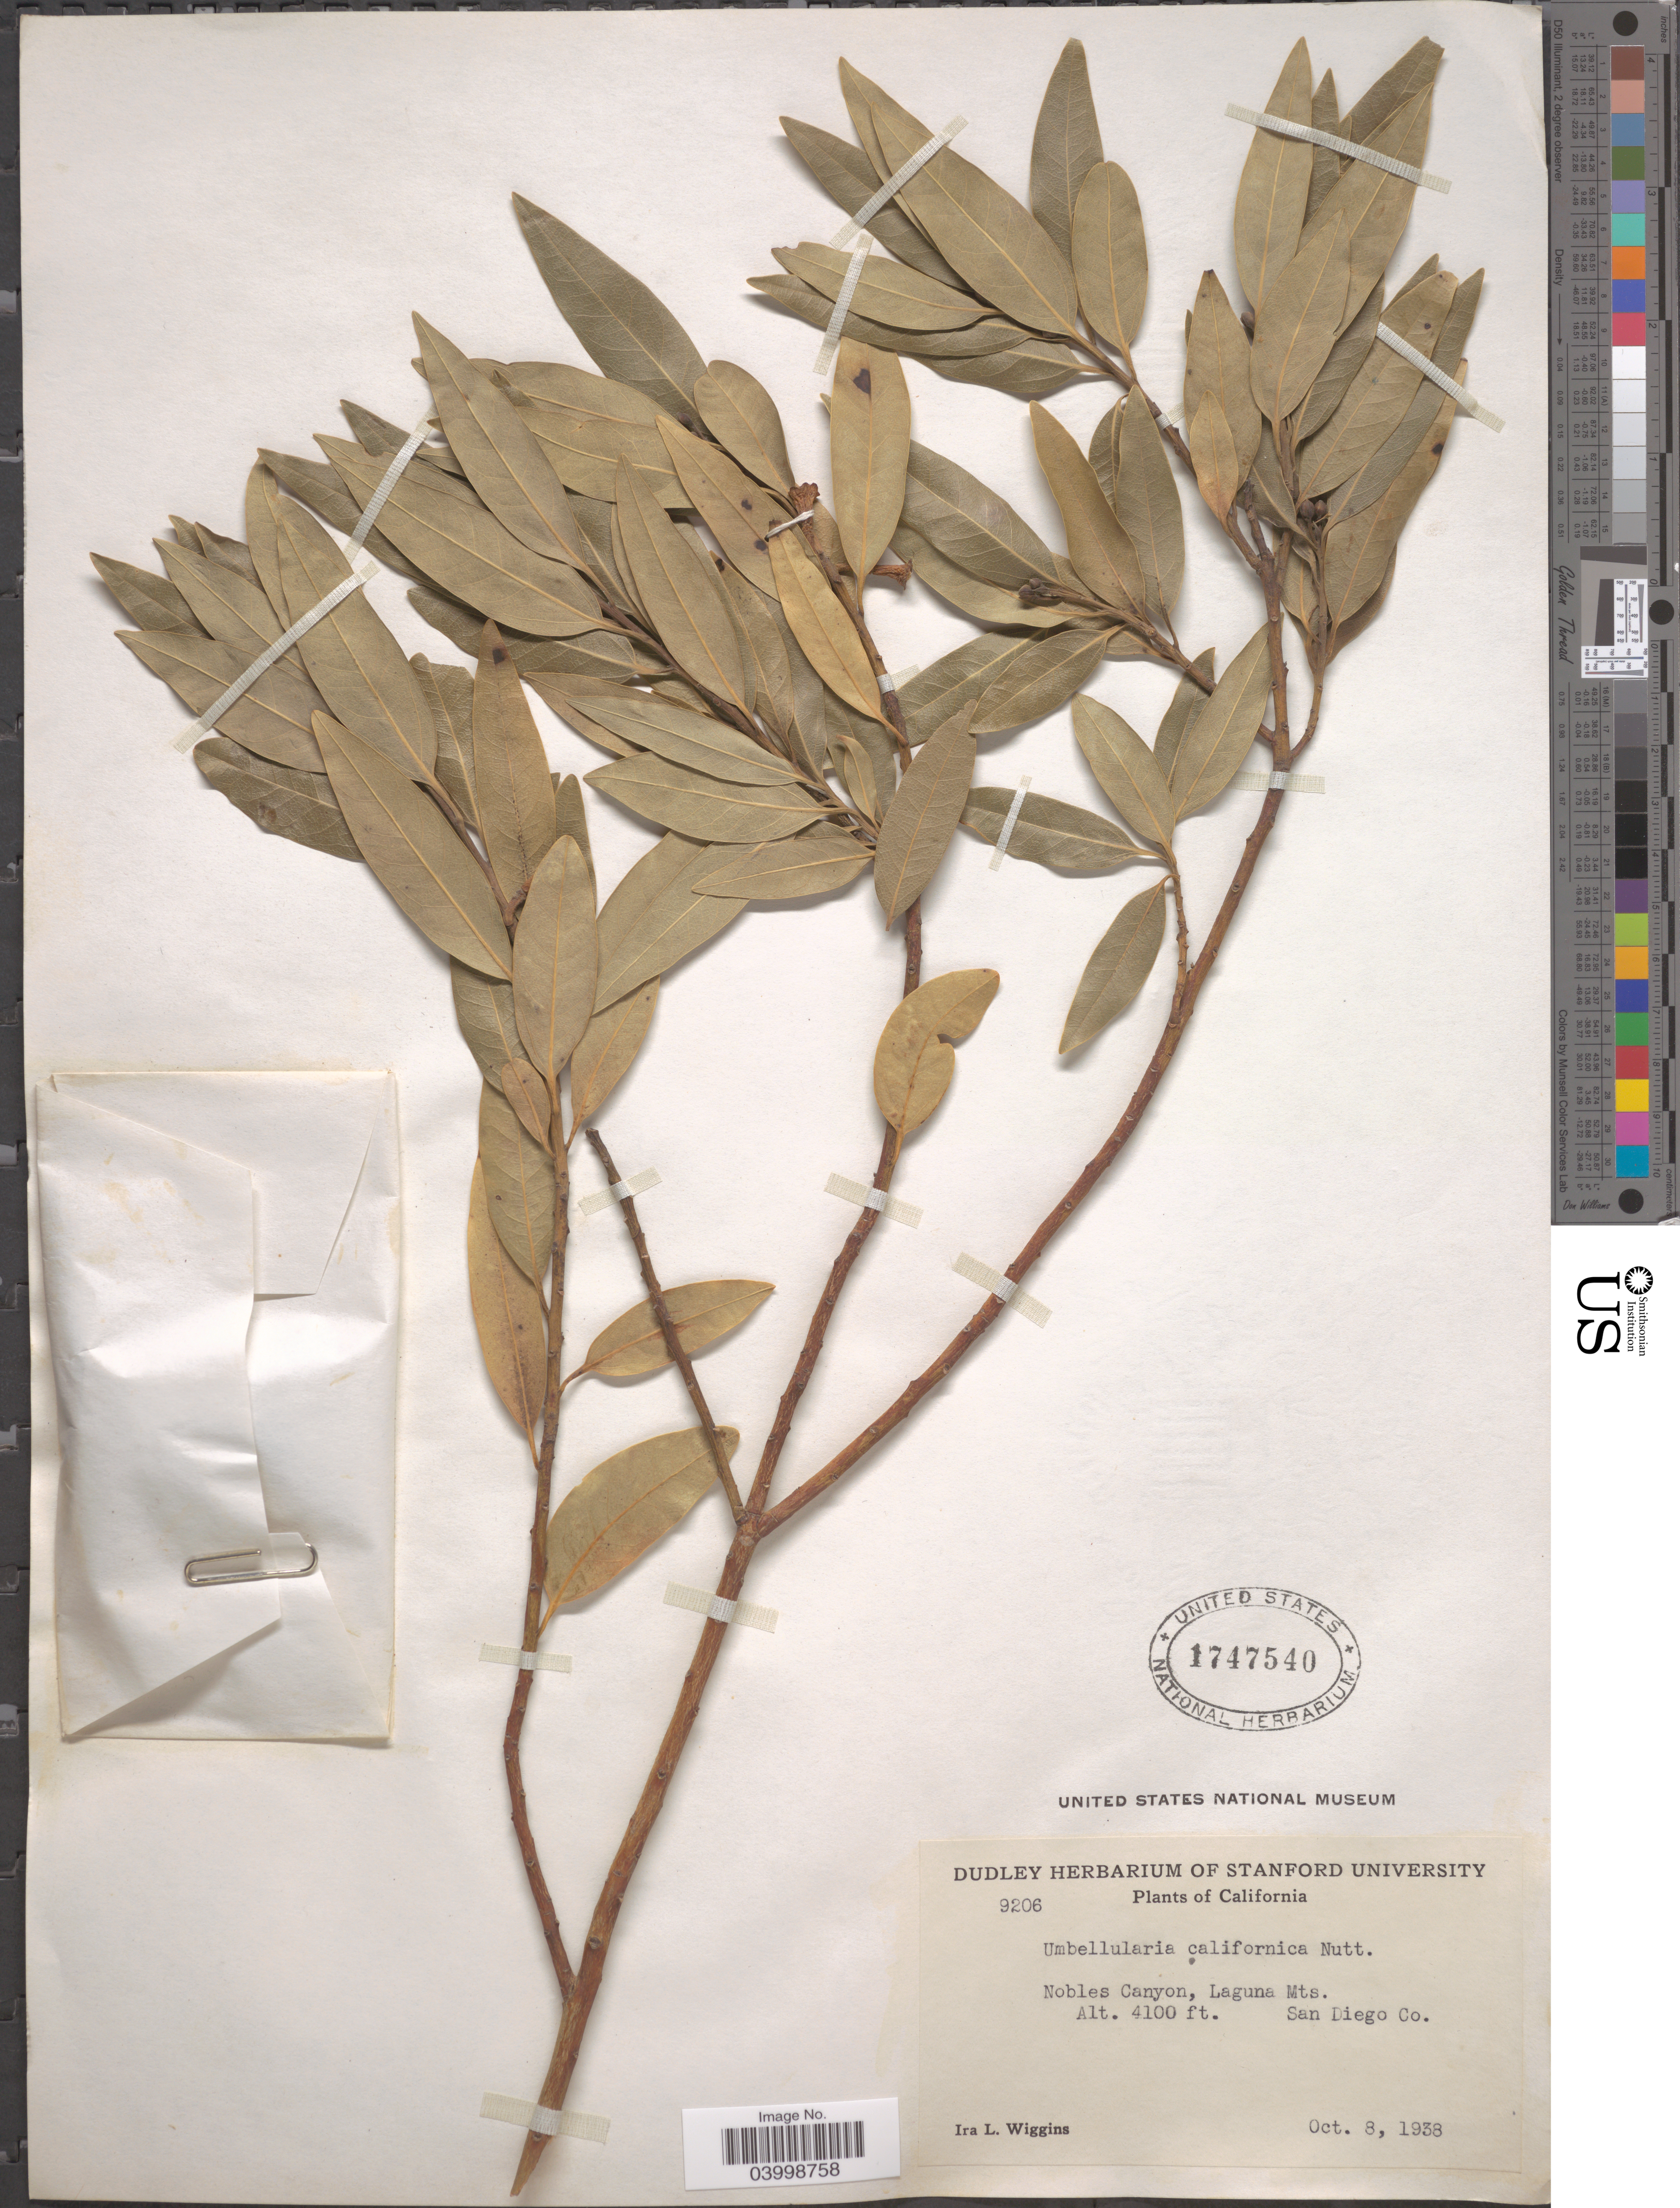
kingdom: Plantae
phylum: Tracheophyta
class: Magnoliopsida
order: Laurales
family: Lauraceae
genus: Umbellularia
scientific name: Umbellularia californica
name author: (Hook. & Arn.) Nutt.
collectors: I. L. Wiggins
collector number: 9206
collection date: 1938-10-08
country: United States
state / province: California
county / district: San Diego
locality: Nobles Canyon, Laguna Mts. San Diego Co.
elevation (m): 1250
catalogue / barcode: US 1747540